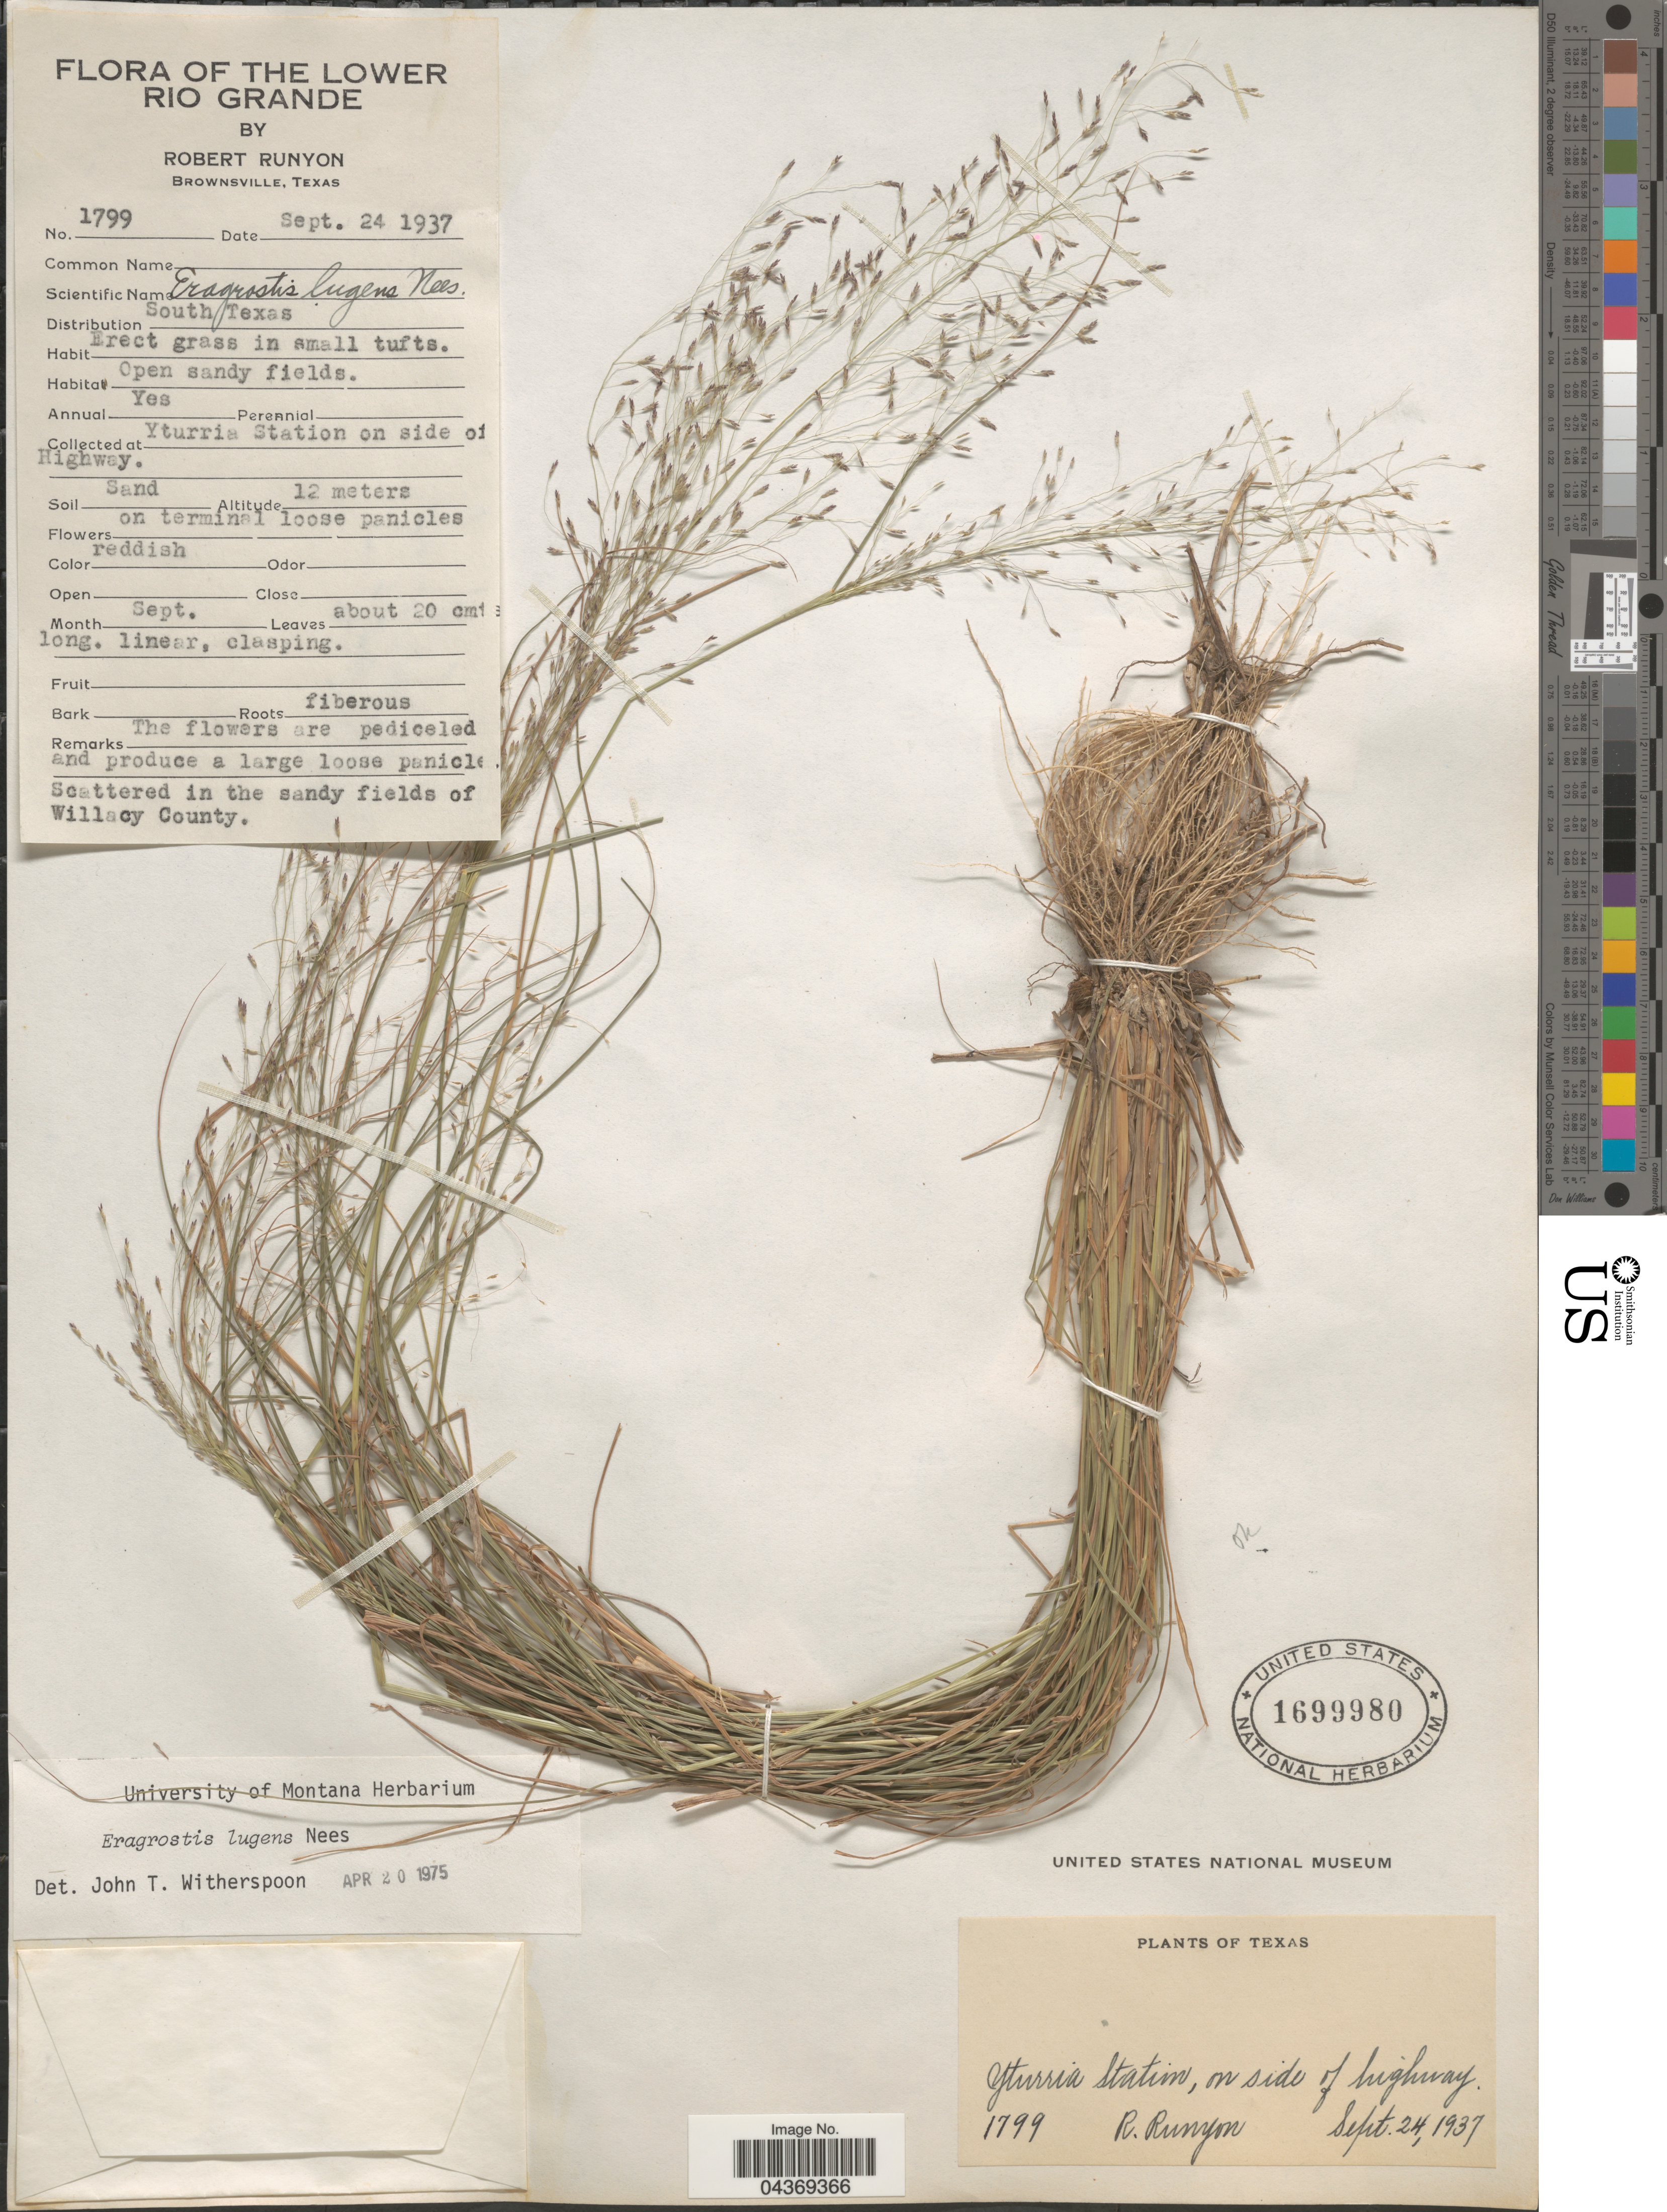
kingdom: Plantae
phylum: Tracheophyta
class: Liliopsida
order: Poales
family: Poaceae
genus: Eragrostis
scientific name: Eragrostis lugens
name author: Nees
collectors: R. Runyon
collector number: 1799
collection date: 1937-09-24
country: United States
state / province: Texas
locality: Yturria Station on side of highway. The Lower Rio Grande. South Texas. Scattered in the sandy fields of Willacy County.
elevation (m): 12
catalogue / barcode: US 1699980